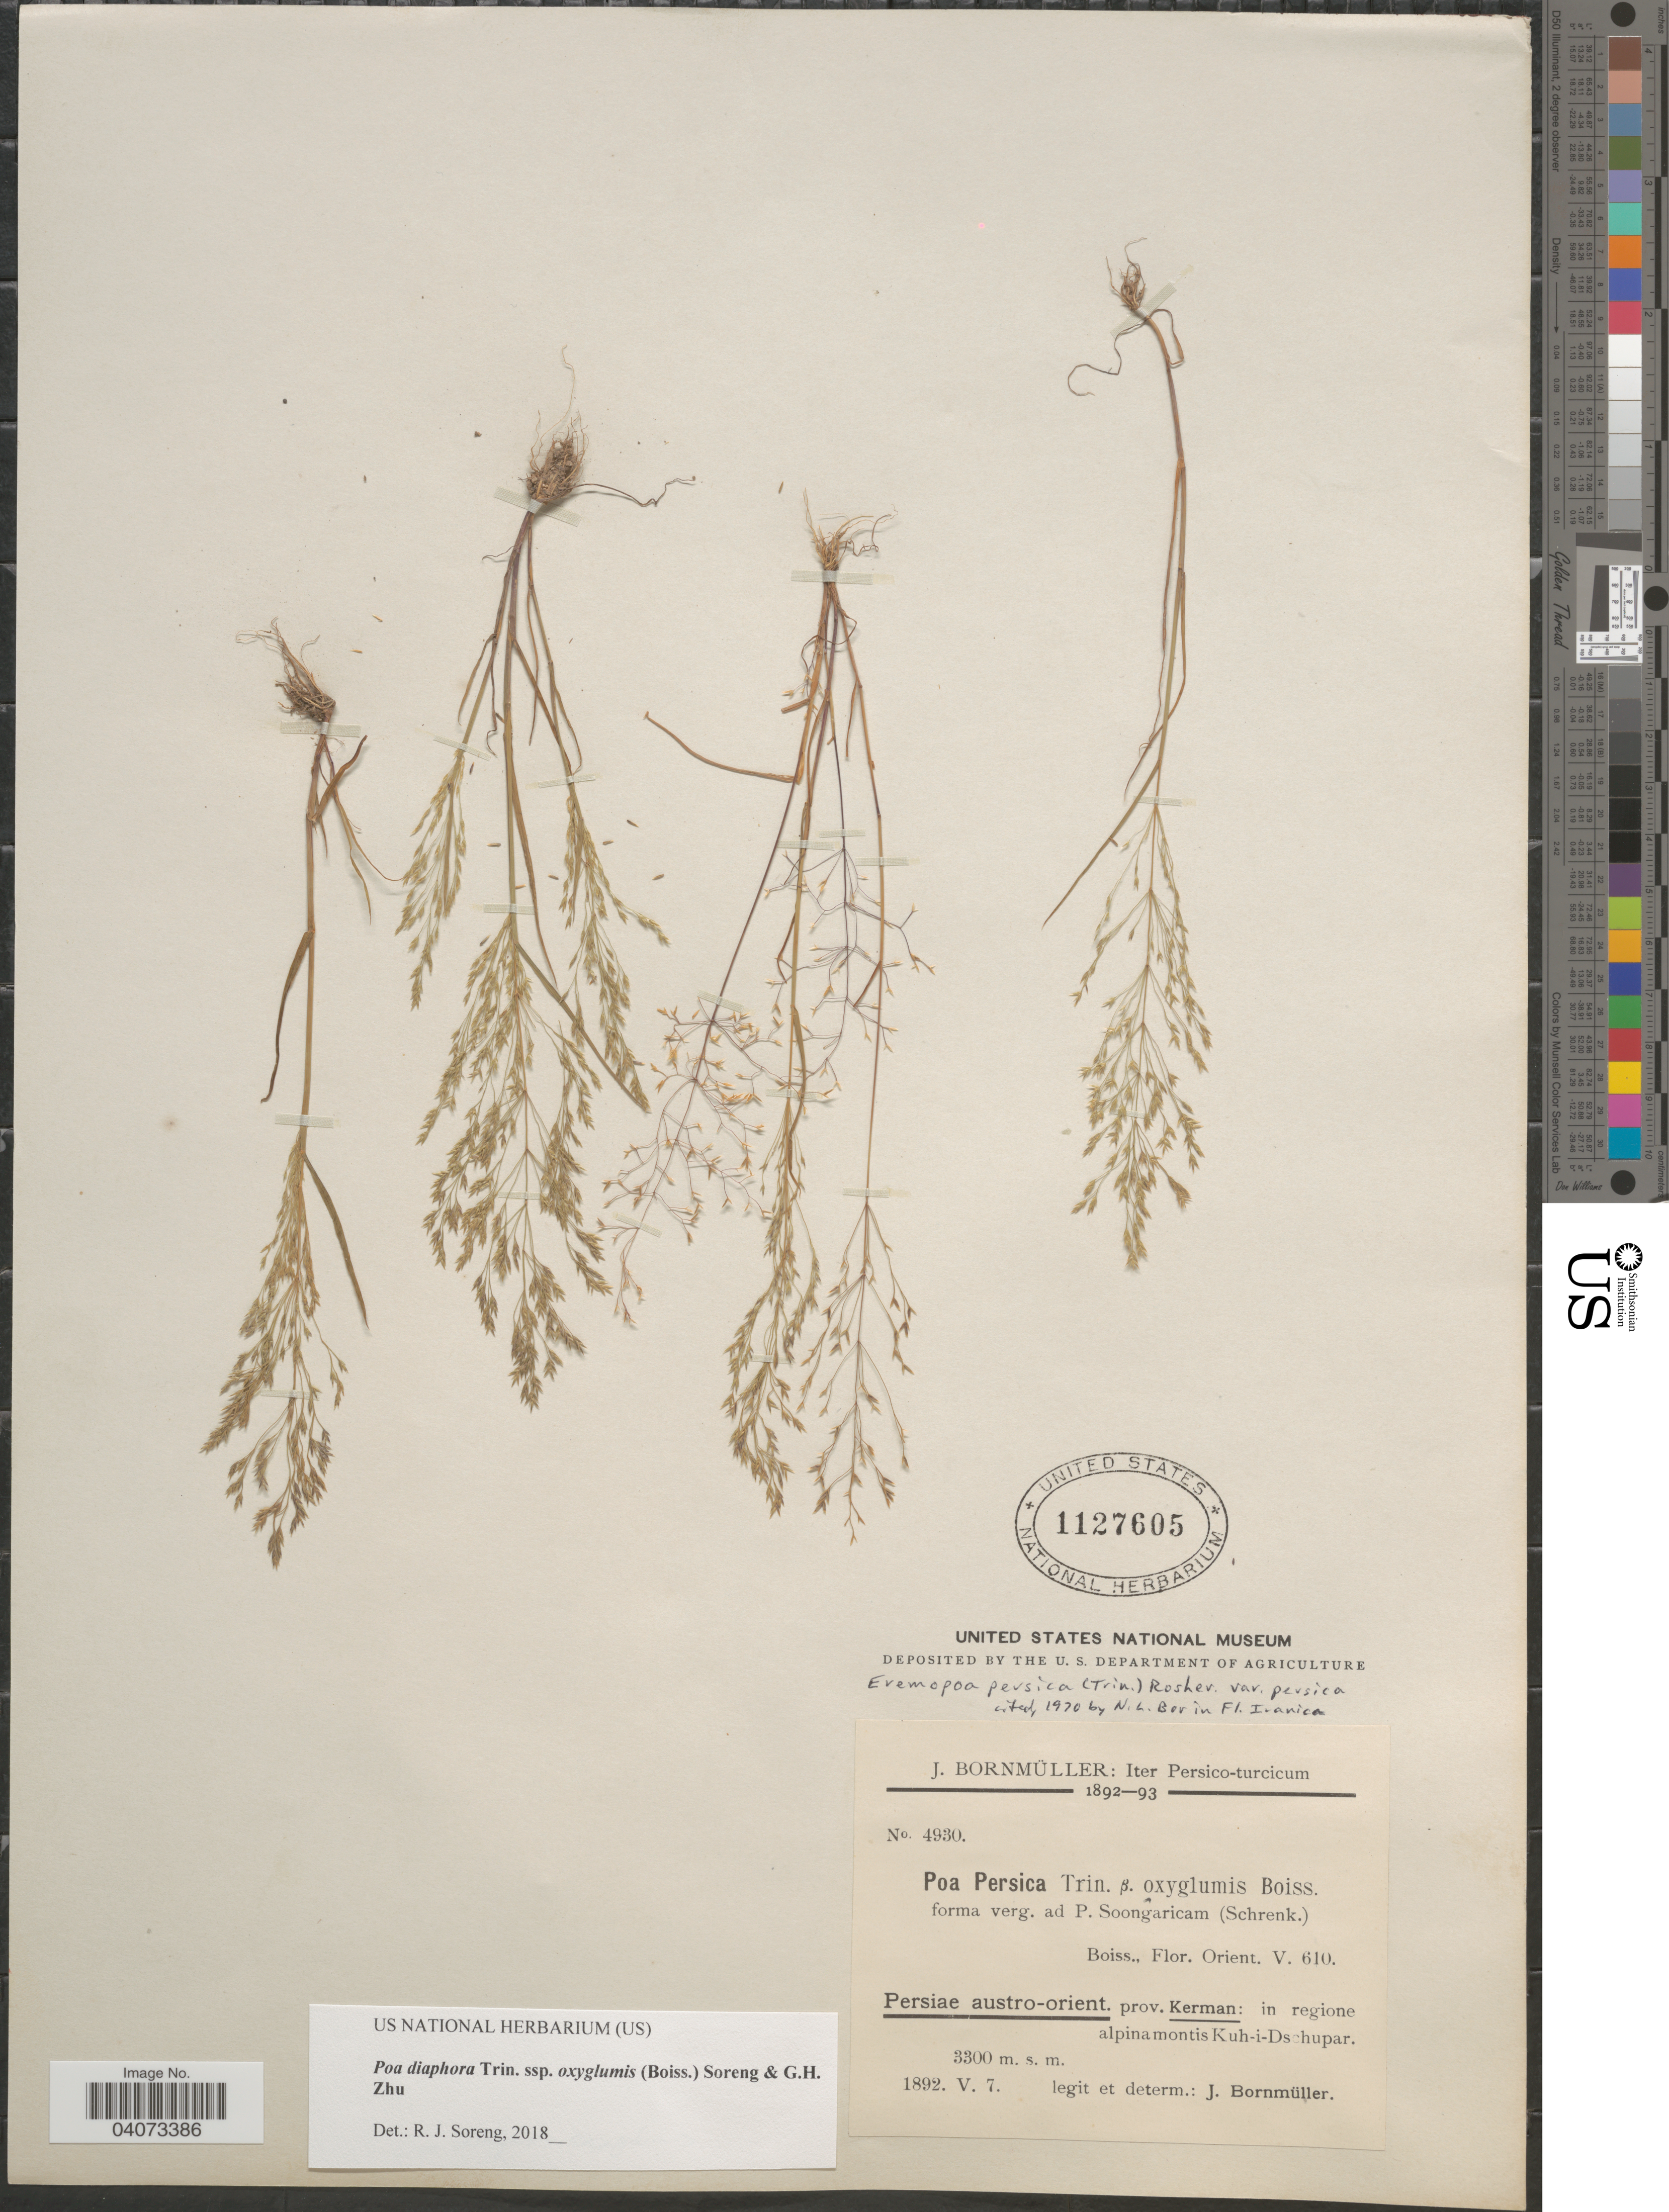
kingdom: Plantae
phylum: Tracheophyta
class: Liliopsida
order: Poales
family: Poaceae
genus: Poa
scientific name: Poa diaphora subsp. oxyglumis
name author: (Boiss.) Soreng & G.H. Zhu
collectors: J. Bornmüller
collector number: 4930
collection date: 1892-05-07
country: Iran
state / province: Kerman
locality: Iter Persico-turcicum. Persiae austro-orient. prov. Kerman: in regione alpina montis Kuh-Dschupar.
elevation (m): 3300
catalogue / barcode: US 1127605